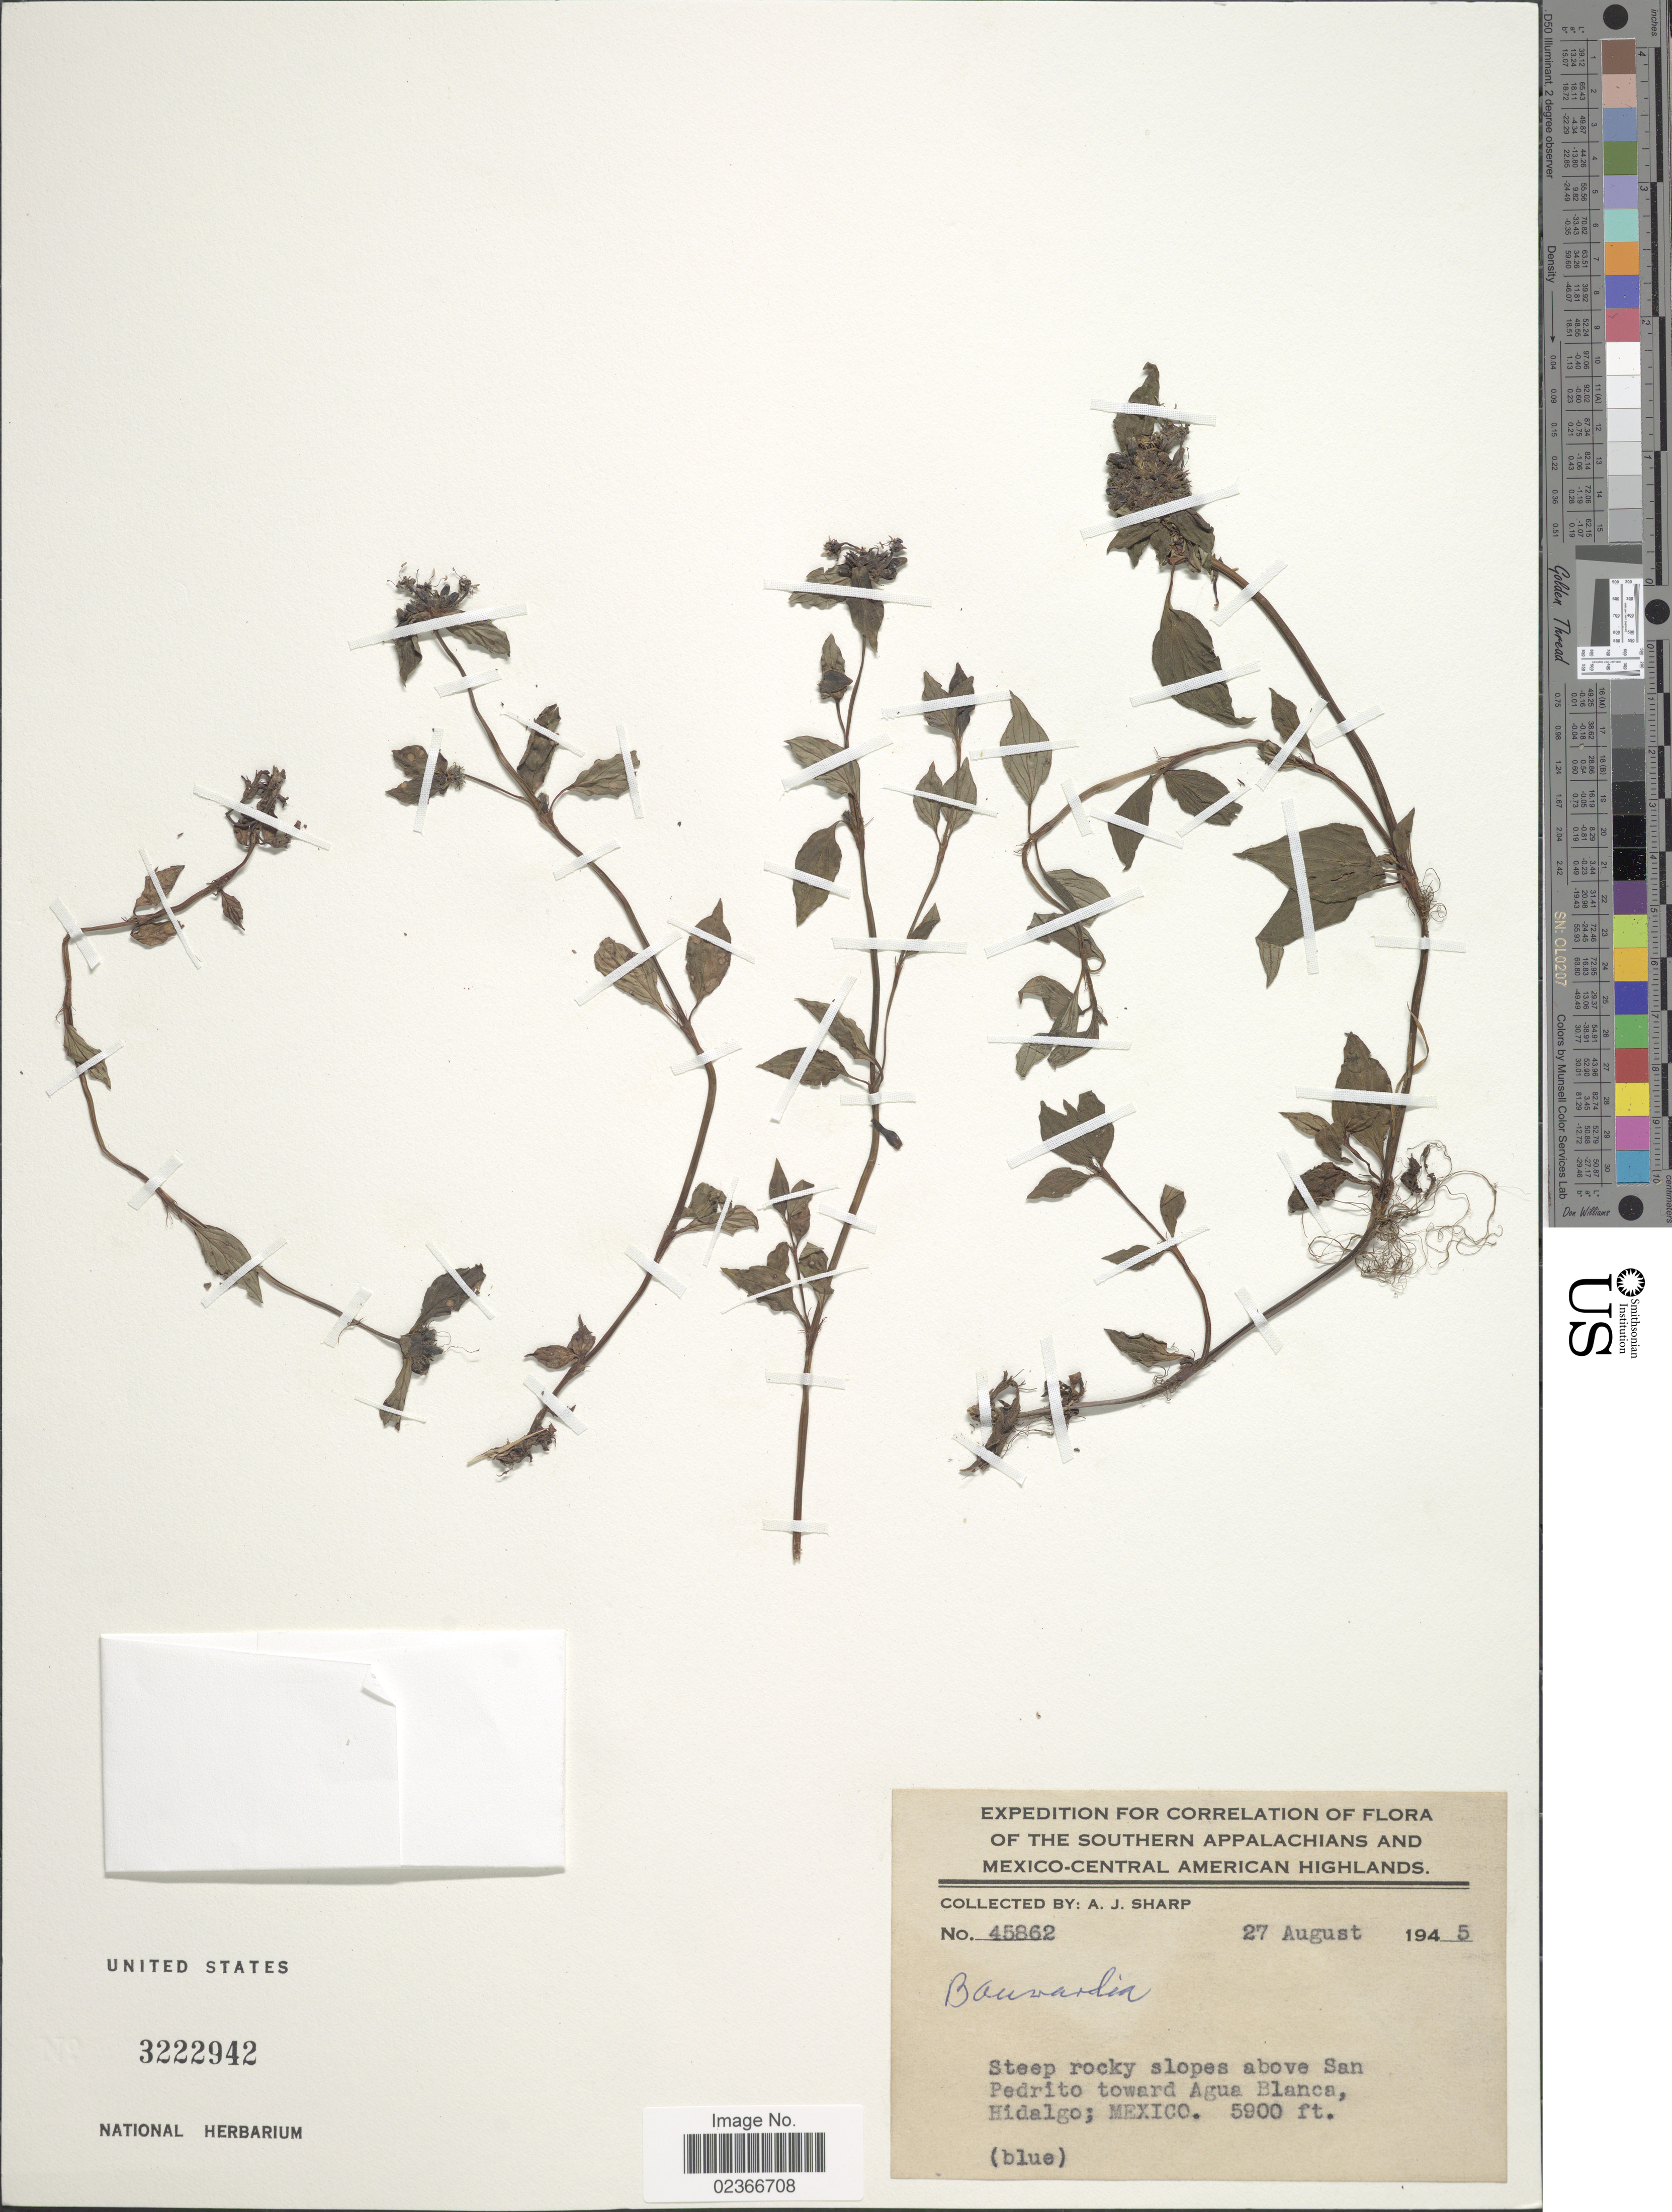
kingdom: Plantae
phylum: Tracheophyta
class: Magnoliopsida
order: Gentianales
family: Rubiaceae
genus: Bouvardia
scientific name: Bouvardia sp.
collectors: A. J. Sharp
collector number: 45862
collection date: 1945-08-27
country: Mexico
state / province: Hidalgo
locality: Southern Appalachians and Mexico-Central American Highlands. Steep rocky slopes above San Pedrito toward Agua Blanca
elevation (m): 1798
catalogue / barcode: US 3222942